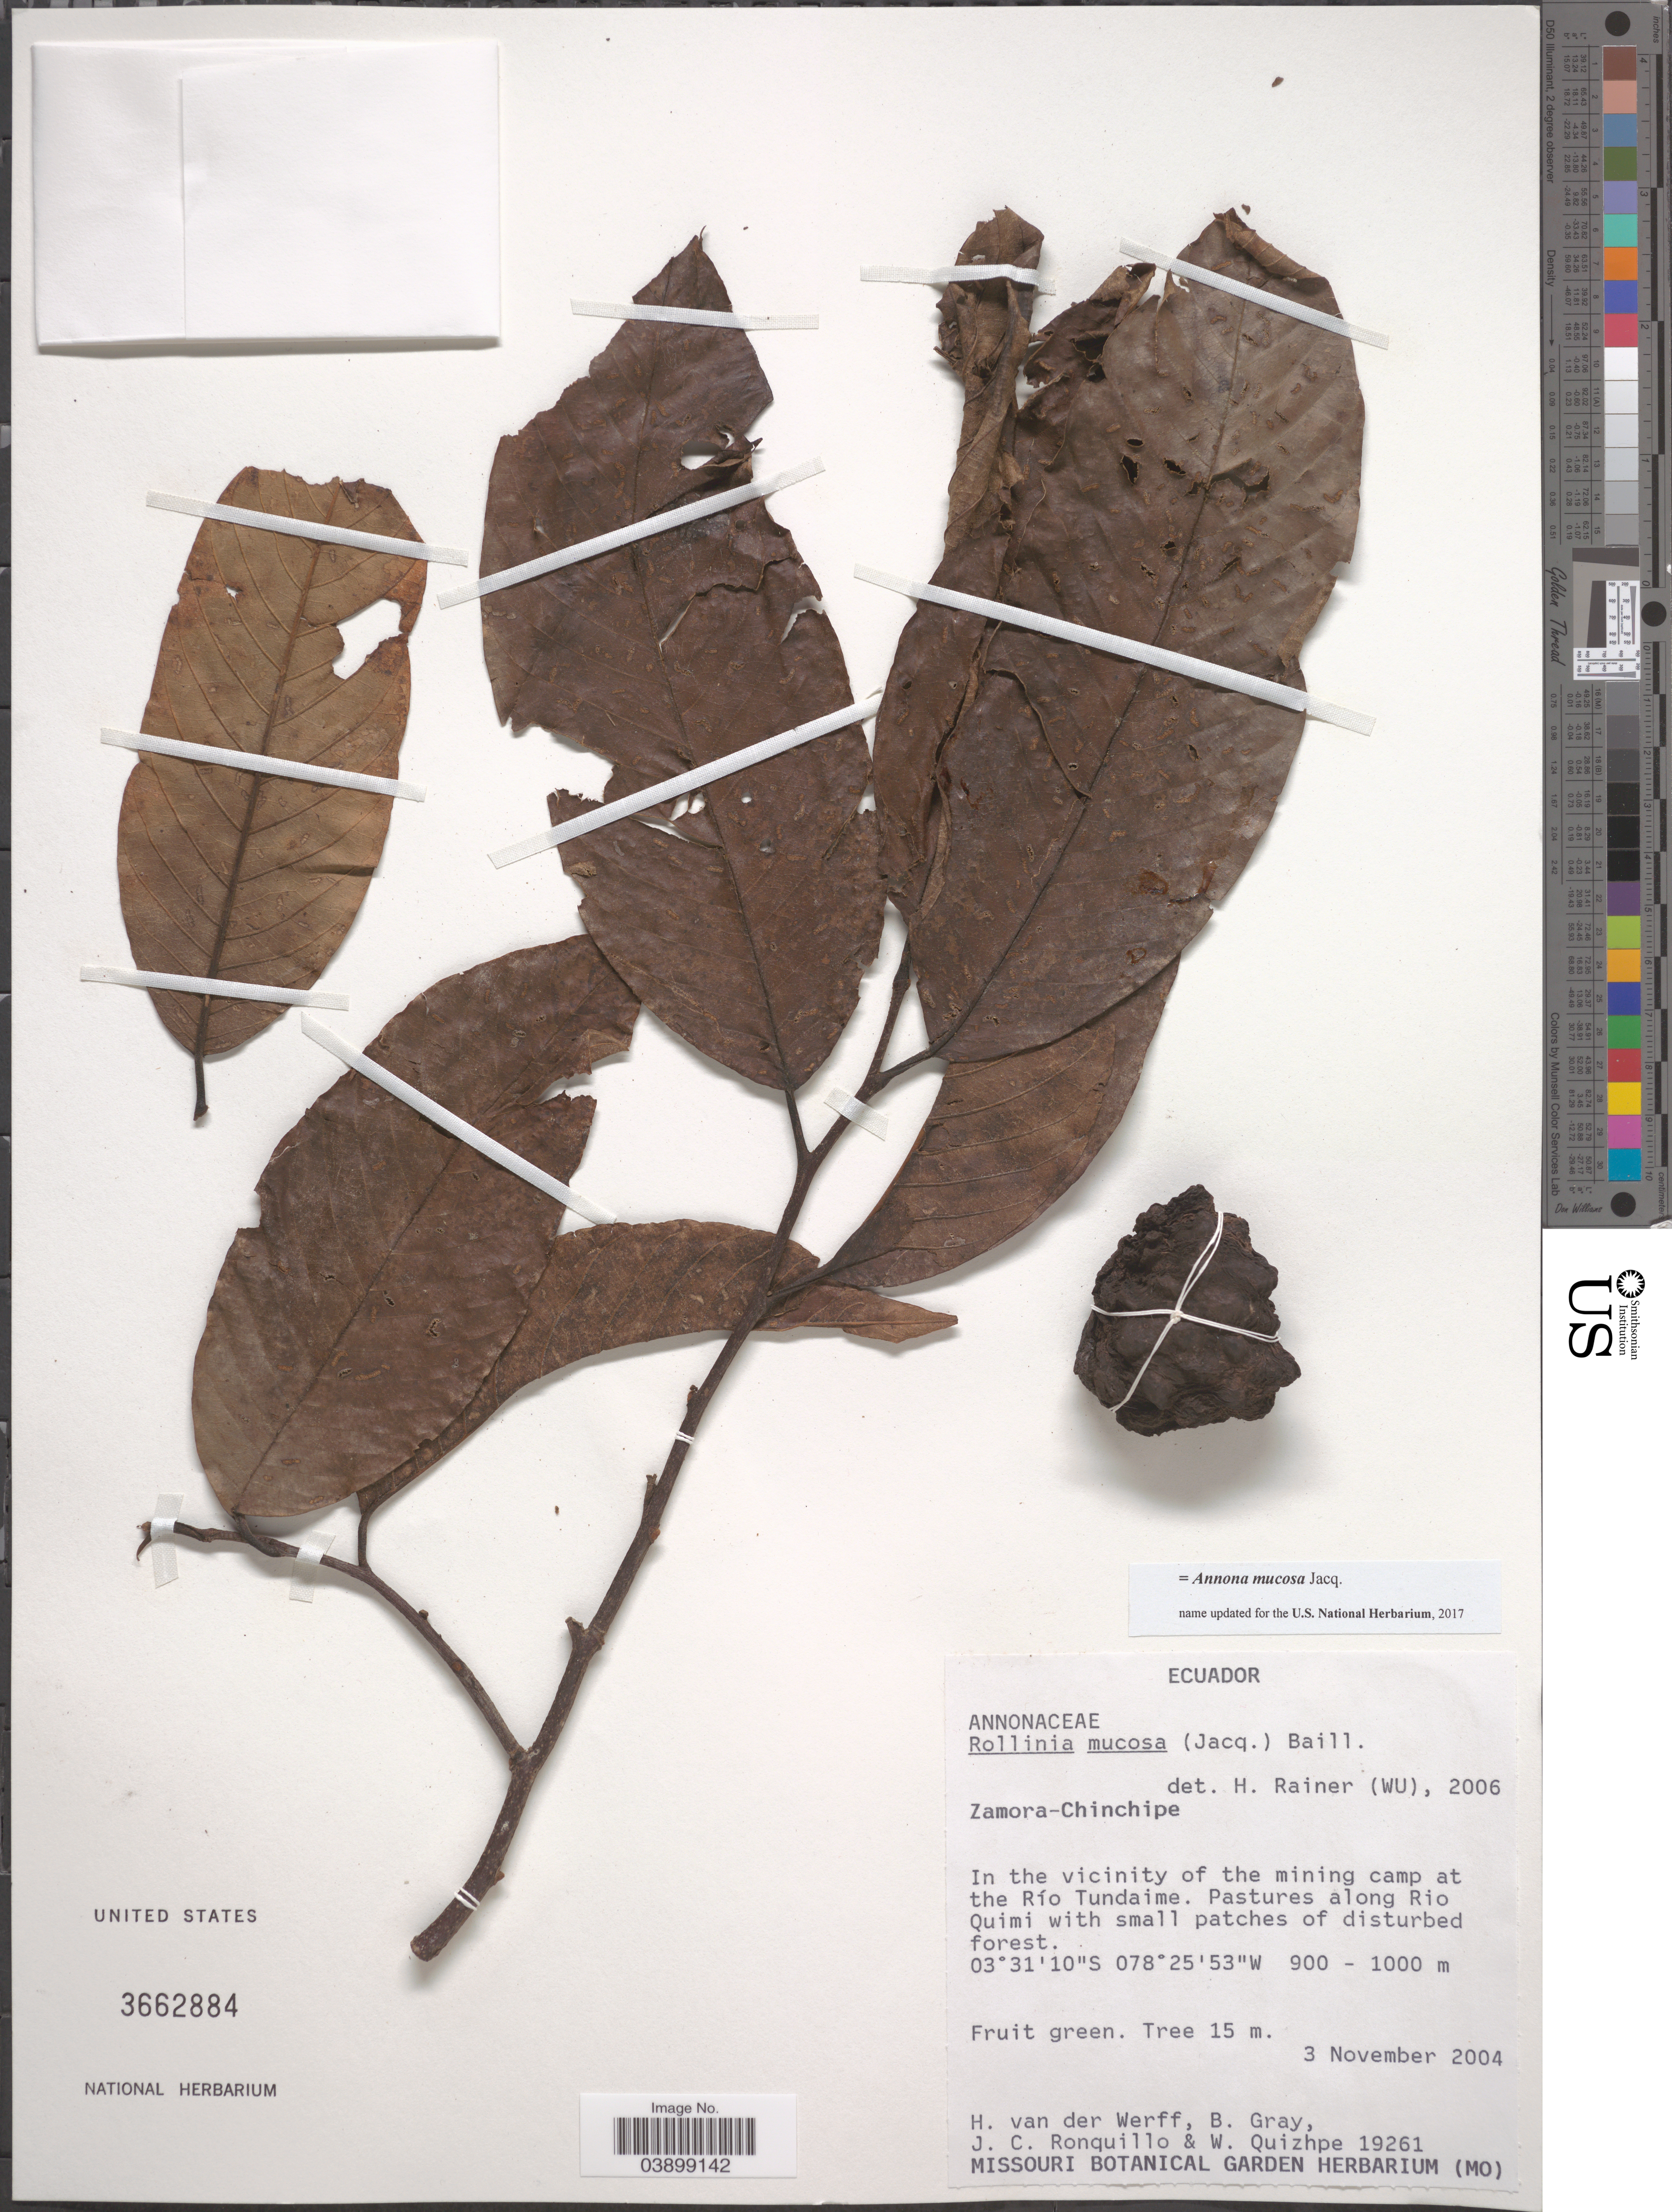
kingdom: Plantae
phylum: Tracheophyta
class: Magnoliopsida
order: Magnoliales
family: Annonaceae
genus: Annona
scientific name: Annona mucosa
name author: Jacq.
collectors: H. van der Werff, B. Gray, J. Ronquillo & W. Quizhpe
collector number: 19261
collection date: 2004-11-03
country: Ecuador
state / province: Zamora-Chinchipe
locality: In the vicinity of the mining map at the Río Tundaime. Pastures along Rio Quimi.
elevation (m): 900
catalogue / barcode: US 3662884